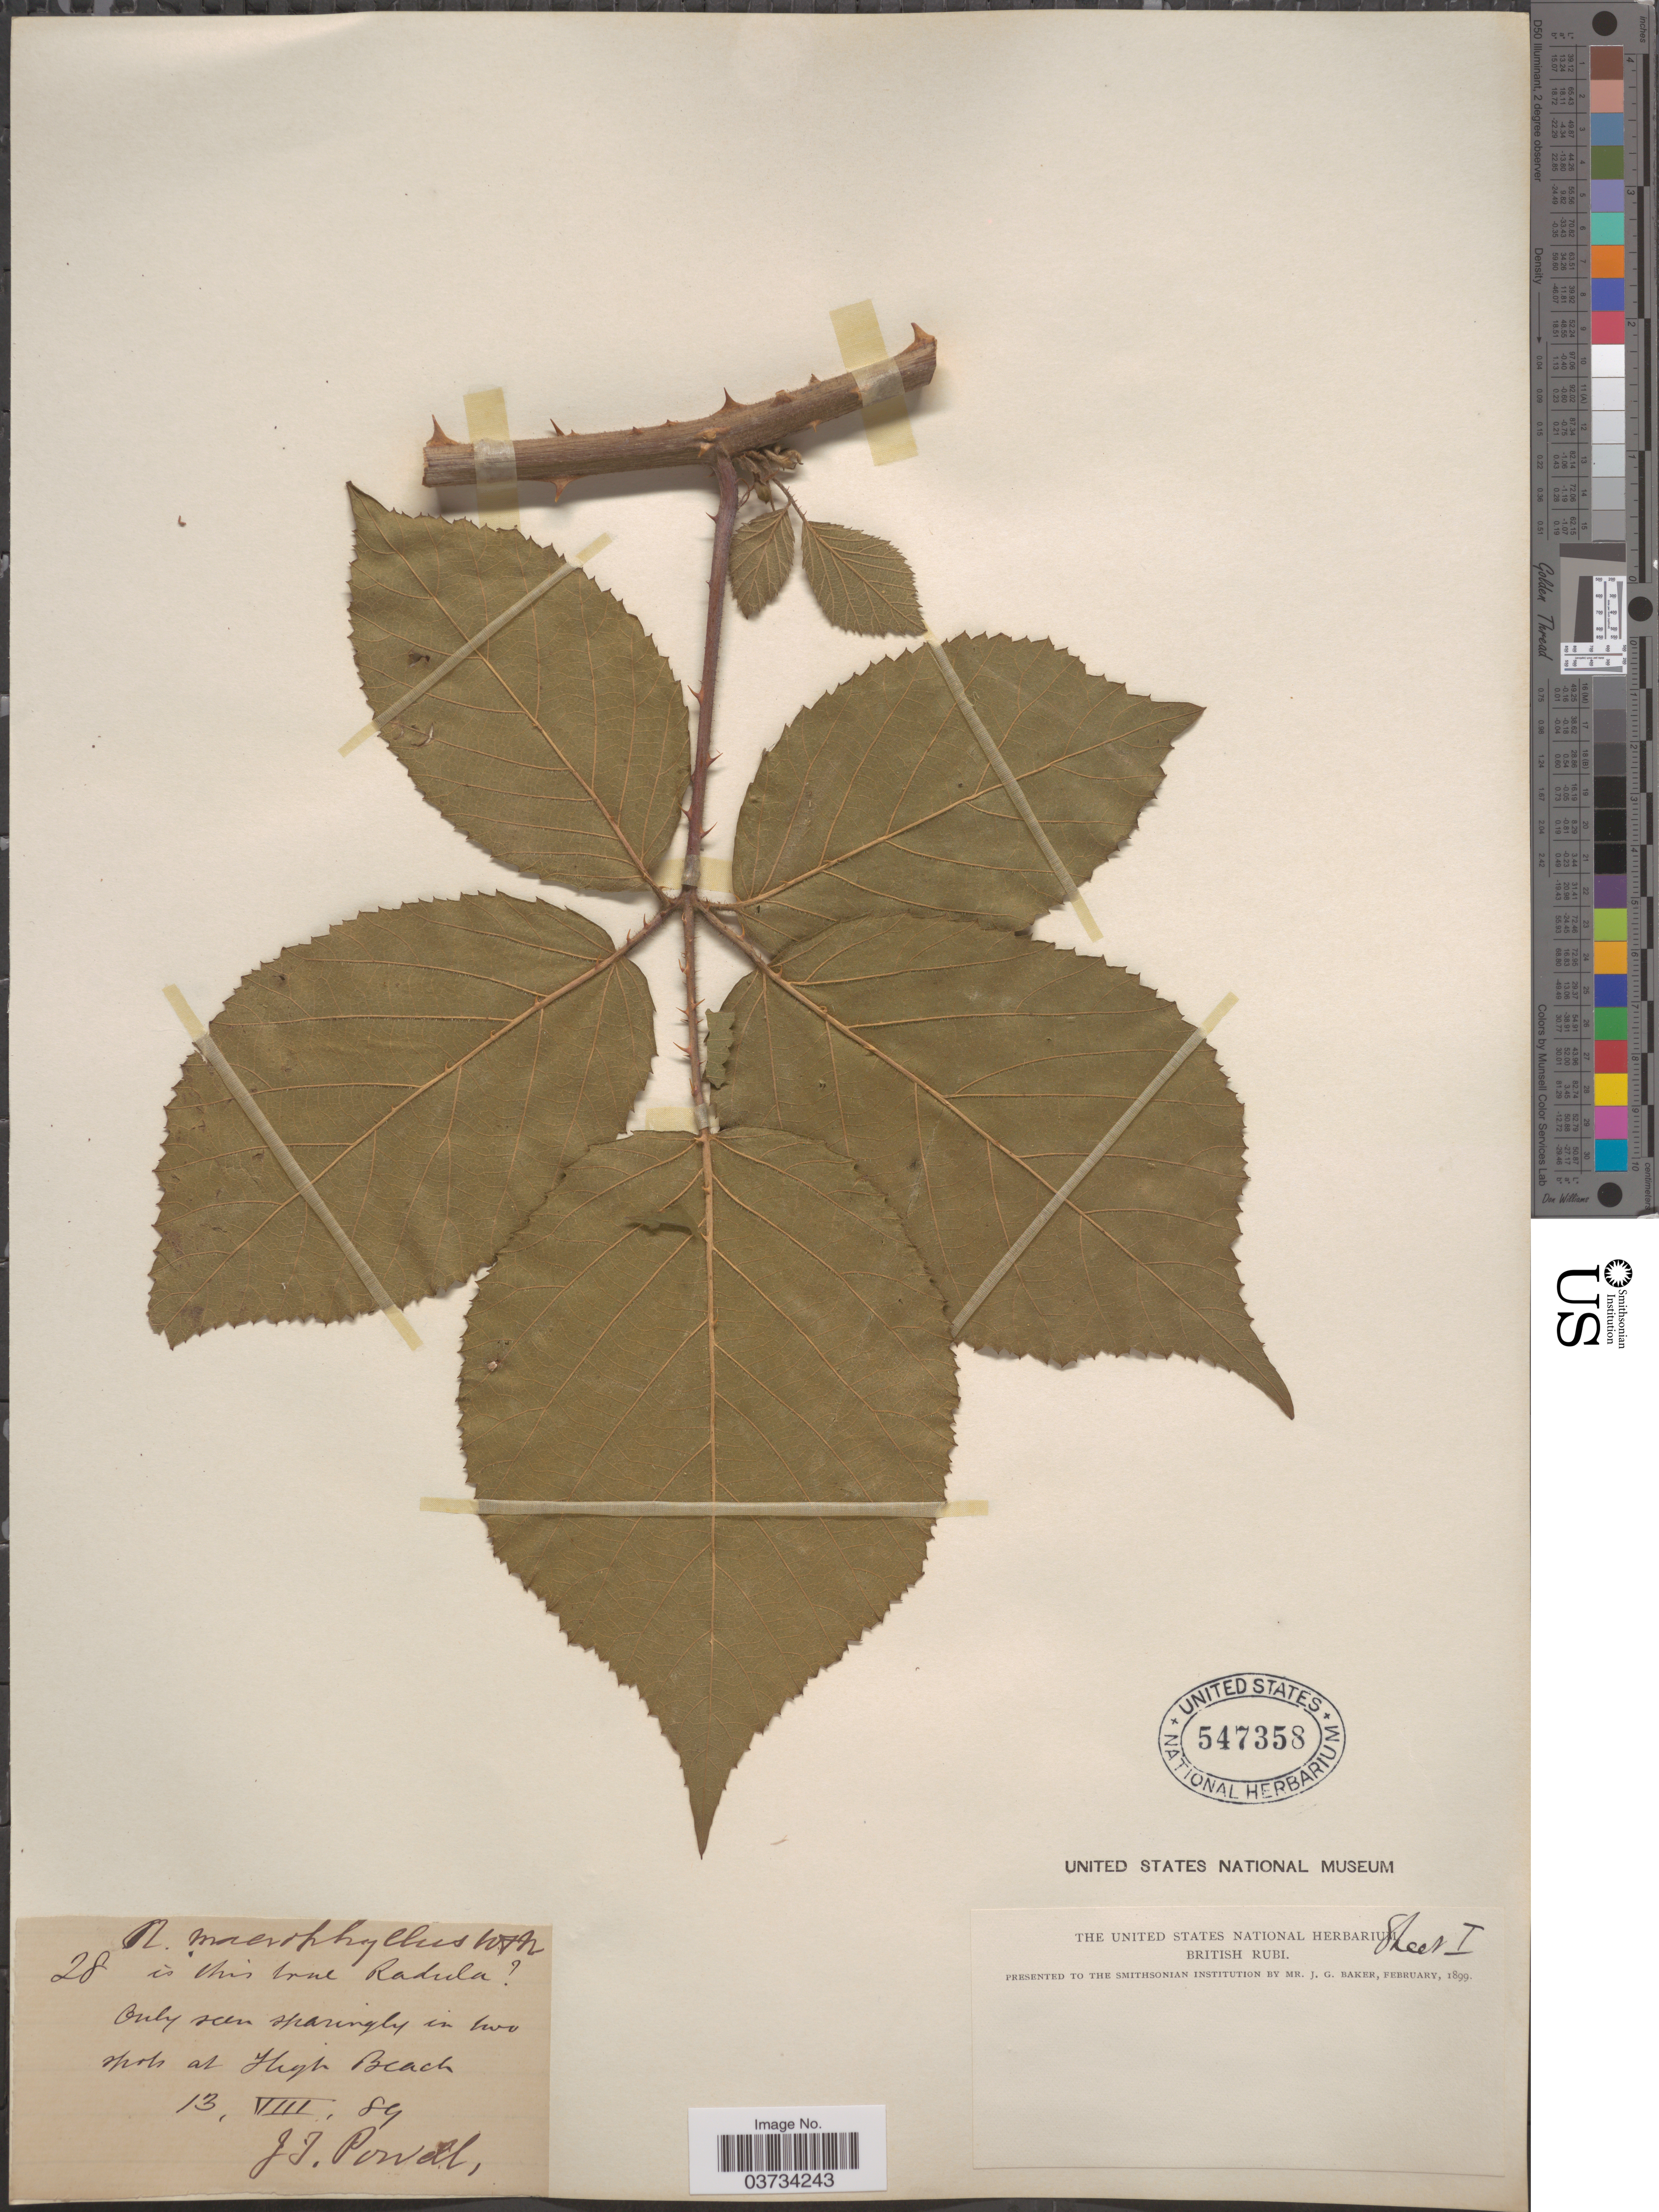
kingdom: Plantae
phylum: Tracheophyta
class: Magnoliopsida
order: Rosales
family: Rosaceae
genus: Rubus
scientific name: Rubus cruentatus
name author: P.J. Müll.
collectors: J. Powell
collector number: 28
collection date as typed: Transcribed d/m/y: 13/8/89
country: United Kingdom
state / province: England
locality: In two spots at High Beach.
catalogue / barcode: US 547358